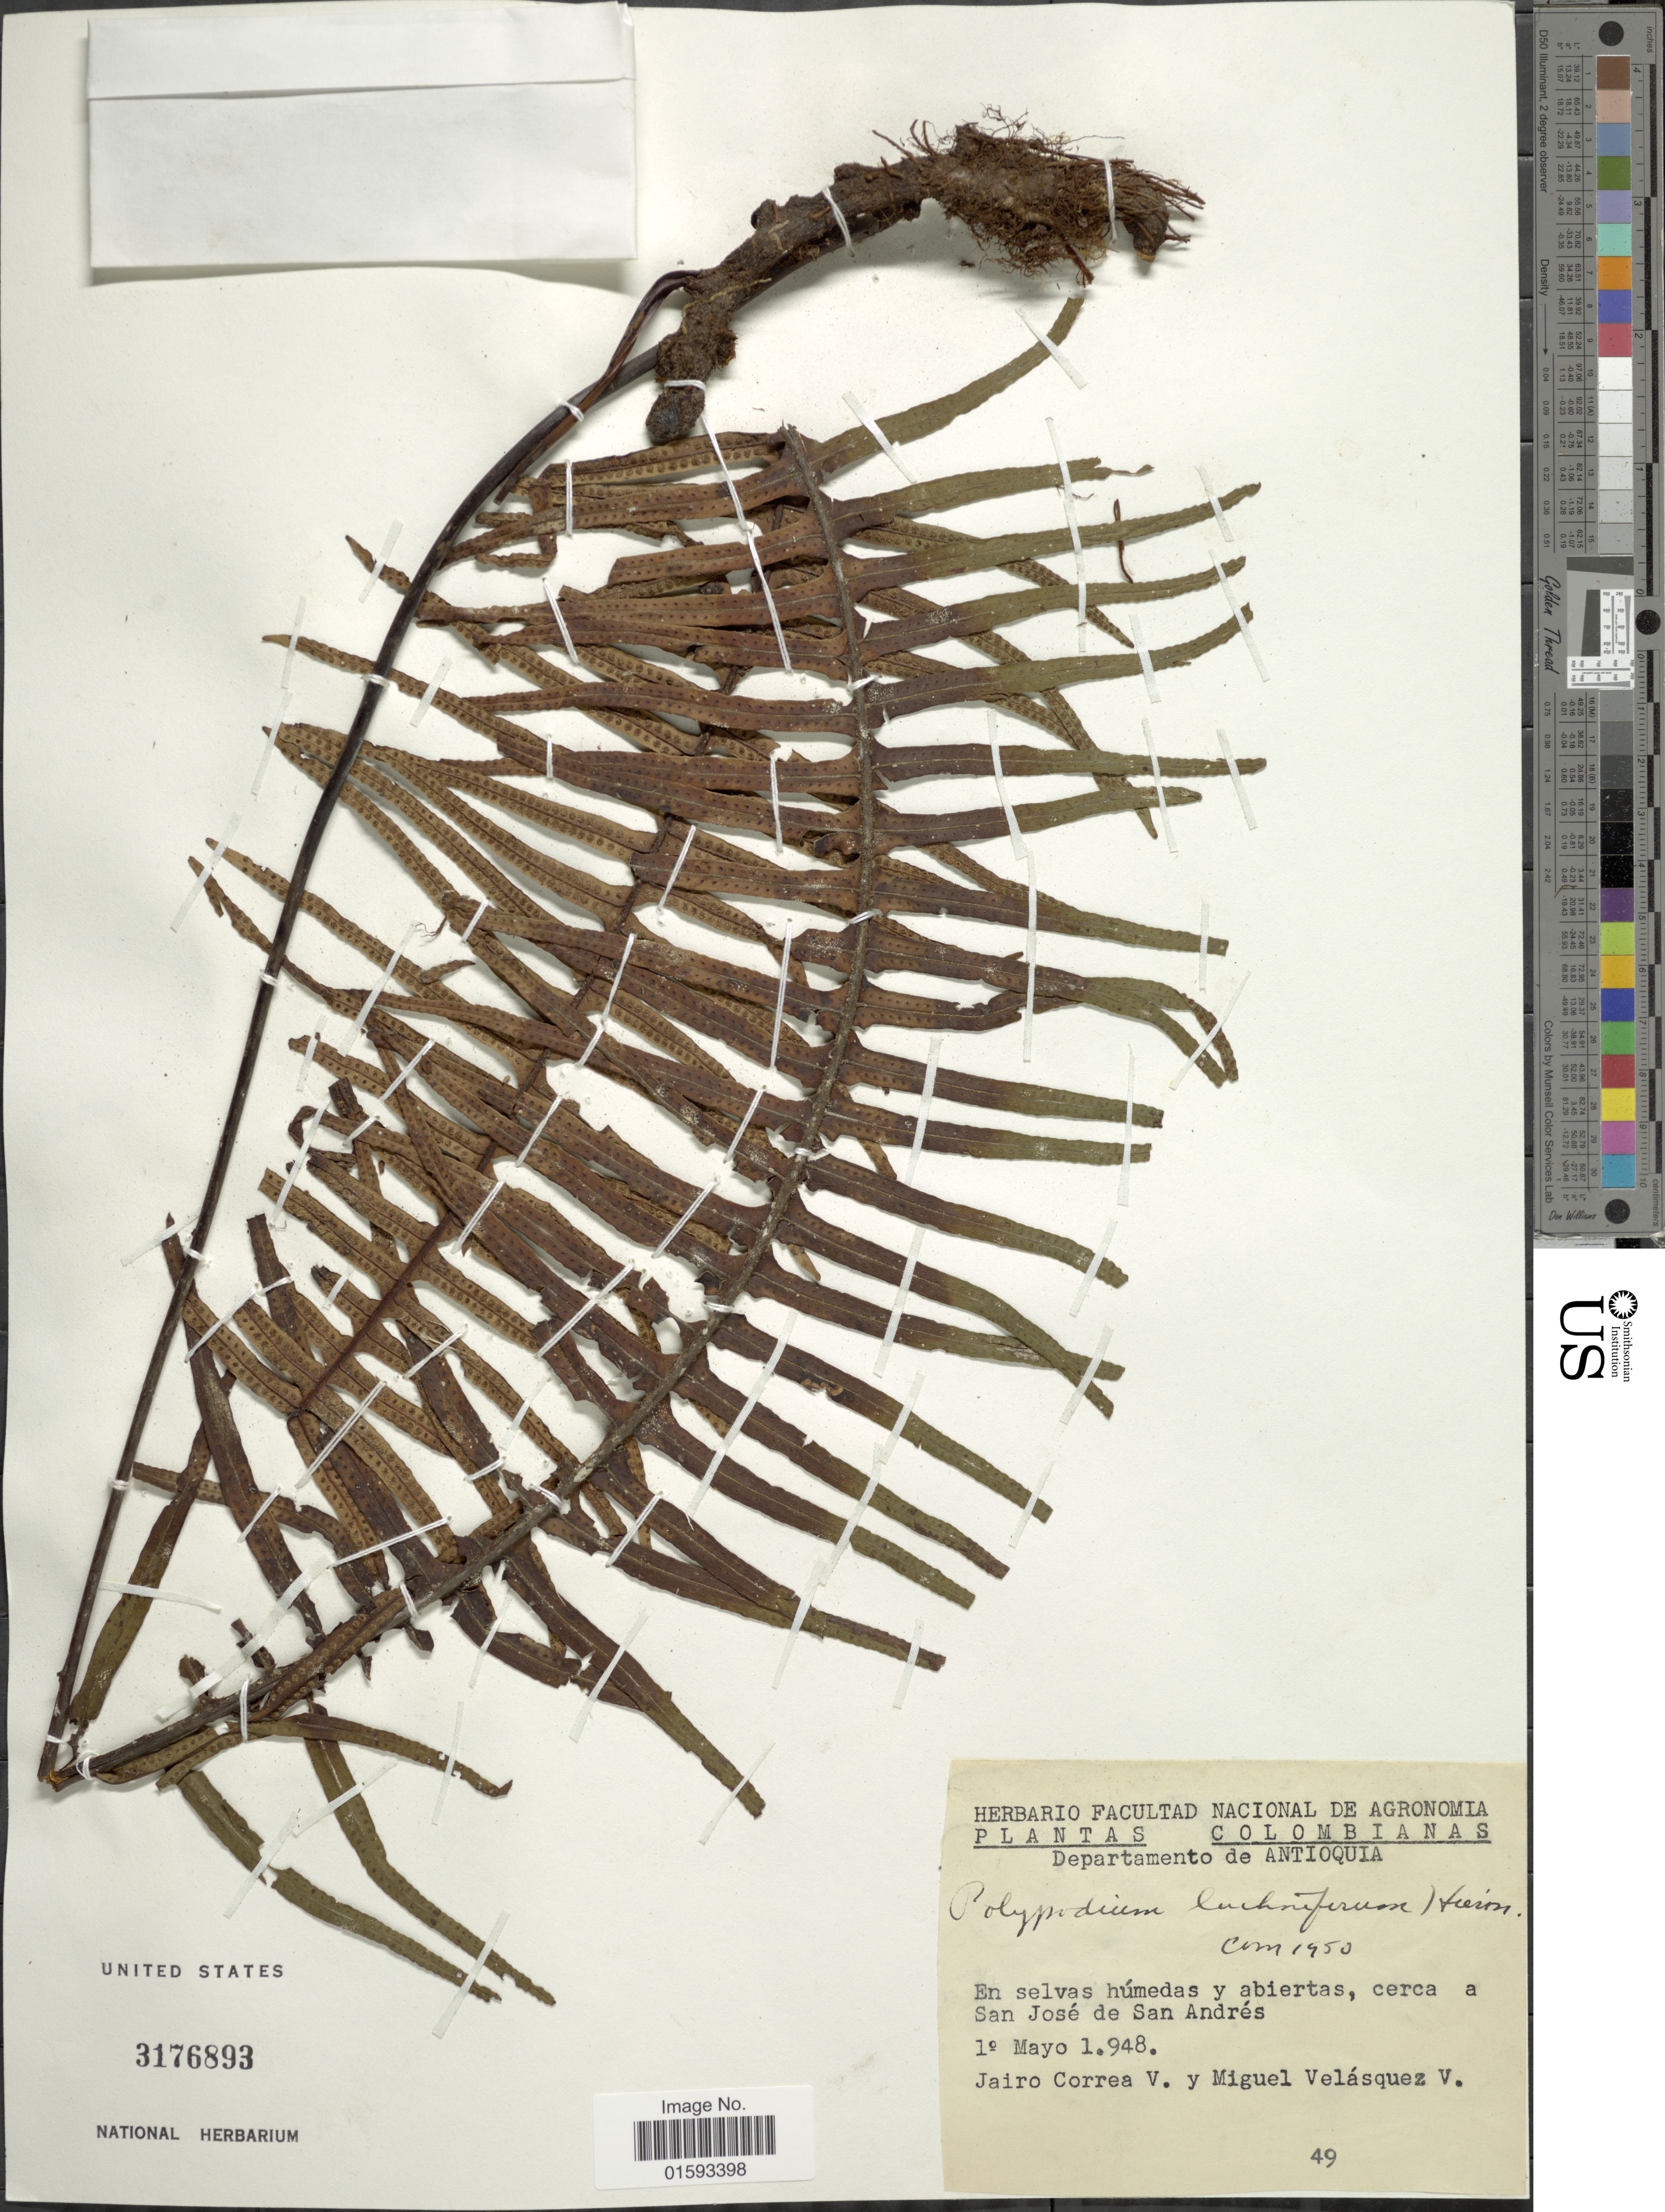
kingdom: Plantae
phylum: Tracheophyta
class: Polypodiopsida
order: Polypodiales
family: Polypodiaceae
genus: Pecluma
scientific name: Pecluma camptophyllaria var. lachnifera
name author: (Hieron.) Lellinger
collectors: J. Correa & M. Velasquez V.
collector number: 49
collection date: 1948-05-01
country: Colombia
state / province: Antioquia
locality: En selvas humedas y abiertas, cerca a San Jose de San Andres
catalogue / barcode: US 3176893